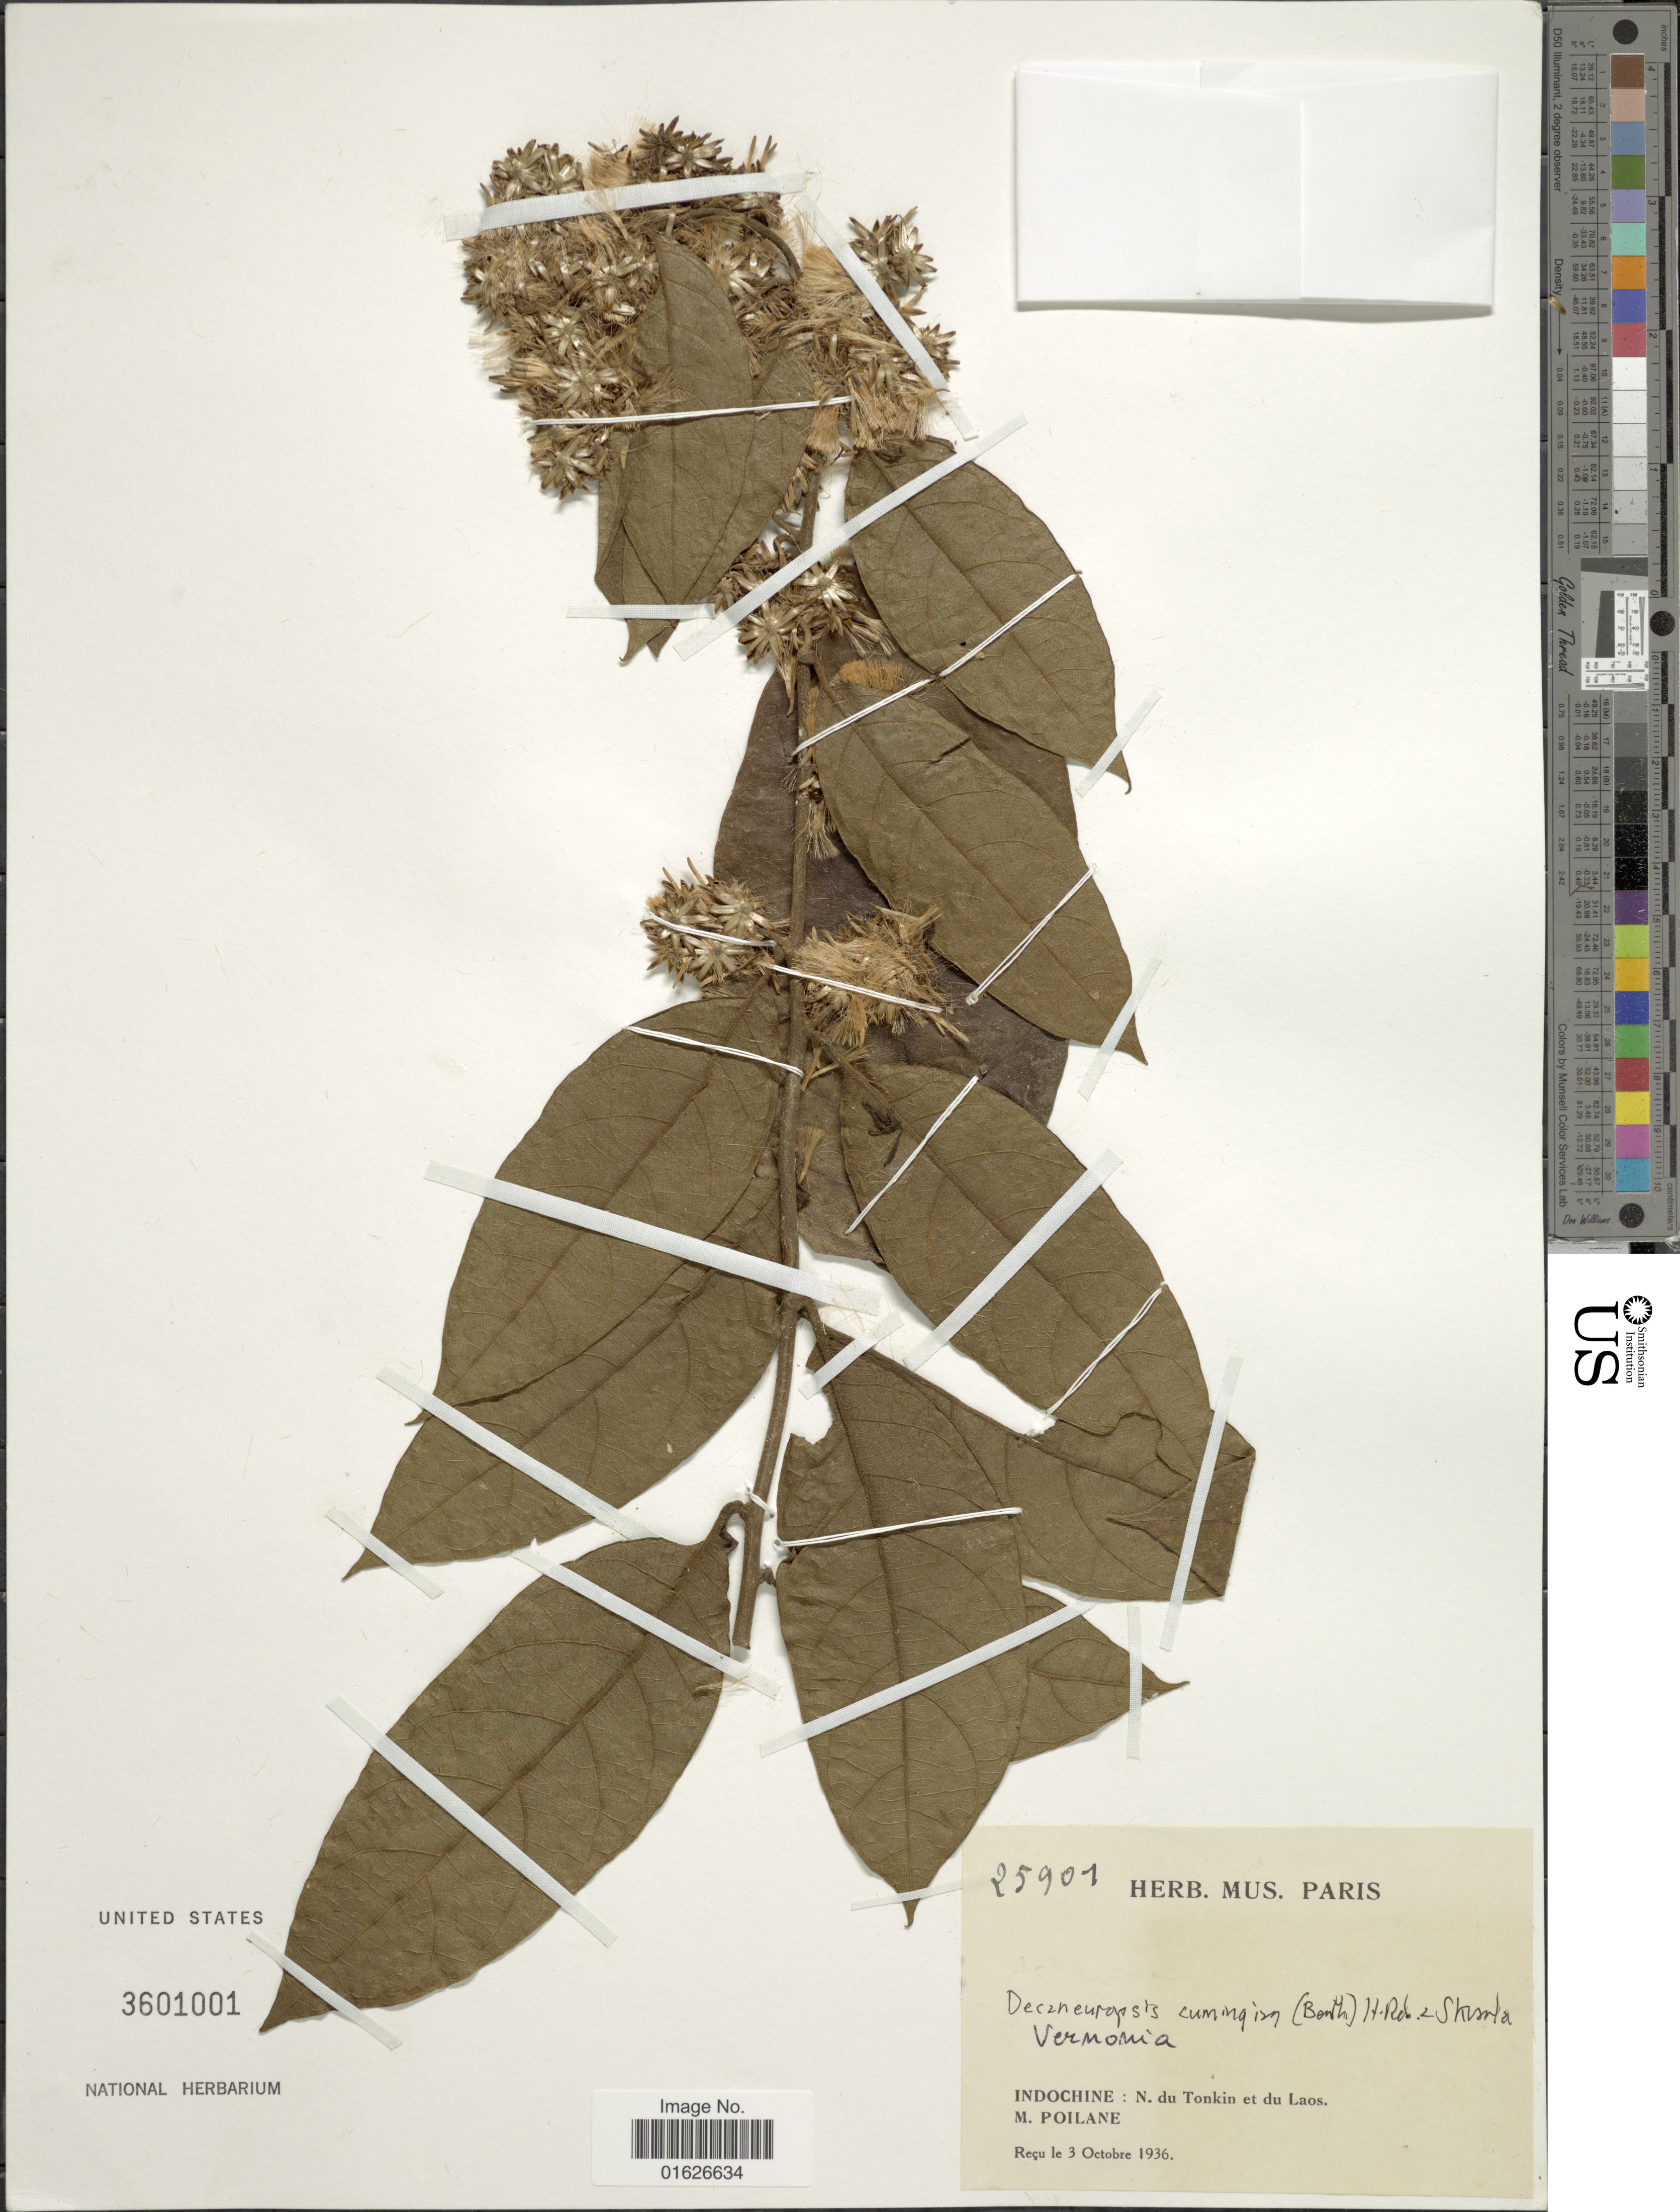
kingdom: Plantae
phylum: Tracheophyta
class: Magnoliopsida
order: Asterales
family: Asteraceae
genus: Decaneuropsis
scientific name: Decaneuropsis cumingiana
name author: (Benth.) H. Rob. & Skvarla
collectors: -. Poilane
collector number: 25901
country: Laos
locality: Indochine : N. du Tonkin et du Laos.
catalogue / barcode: US 3601001